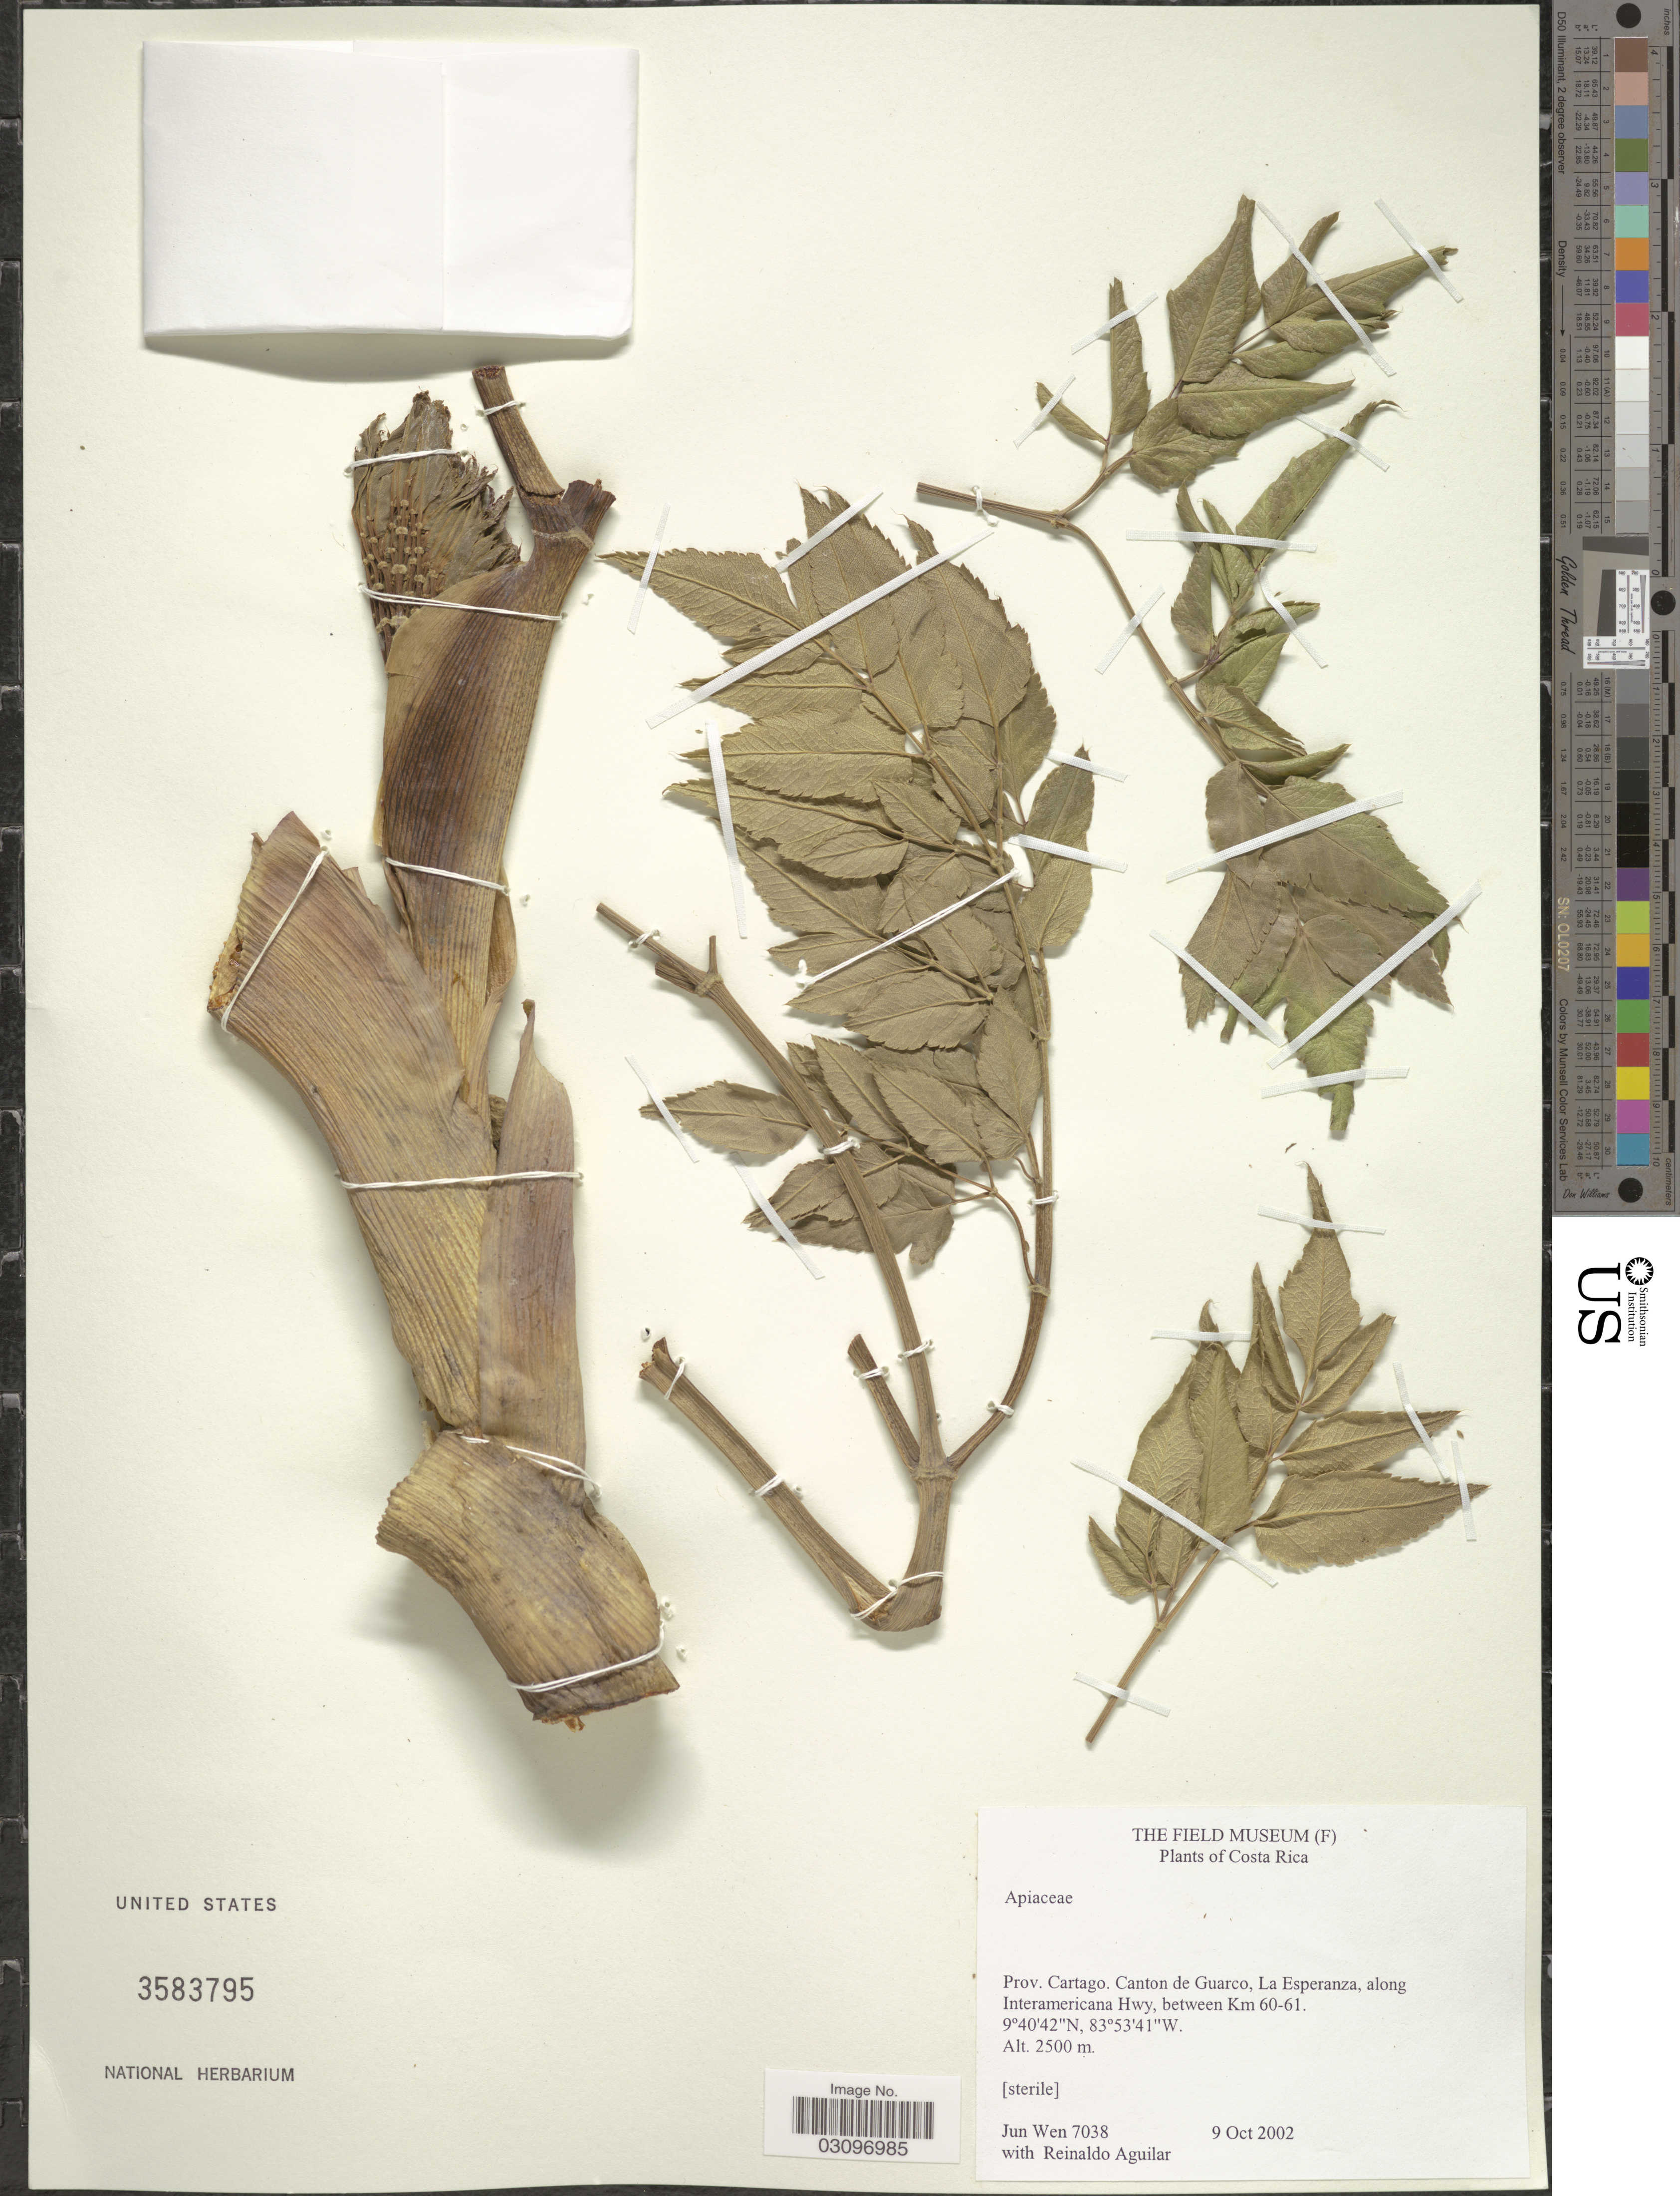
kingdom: Plantae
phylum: Tracheophyta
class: Magnoliopsida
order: Apiales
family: Apiaceae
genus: Myrrhidendron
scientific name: Myrrhidendron sp.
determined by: Mendoza, M.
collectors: J. Wen & R. Aguilar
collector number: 7038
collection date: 2002-10-09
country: Costa Rica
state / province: Cartago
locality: Canton de Guarco, La Esperanza, along Interamericana Hwy, between km 60-61.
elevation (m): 2500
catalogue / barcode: US 3583795